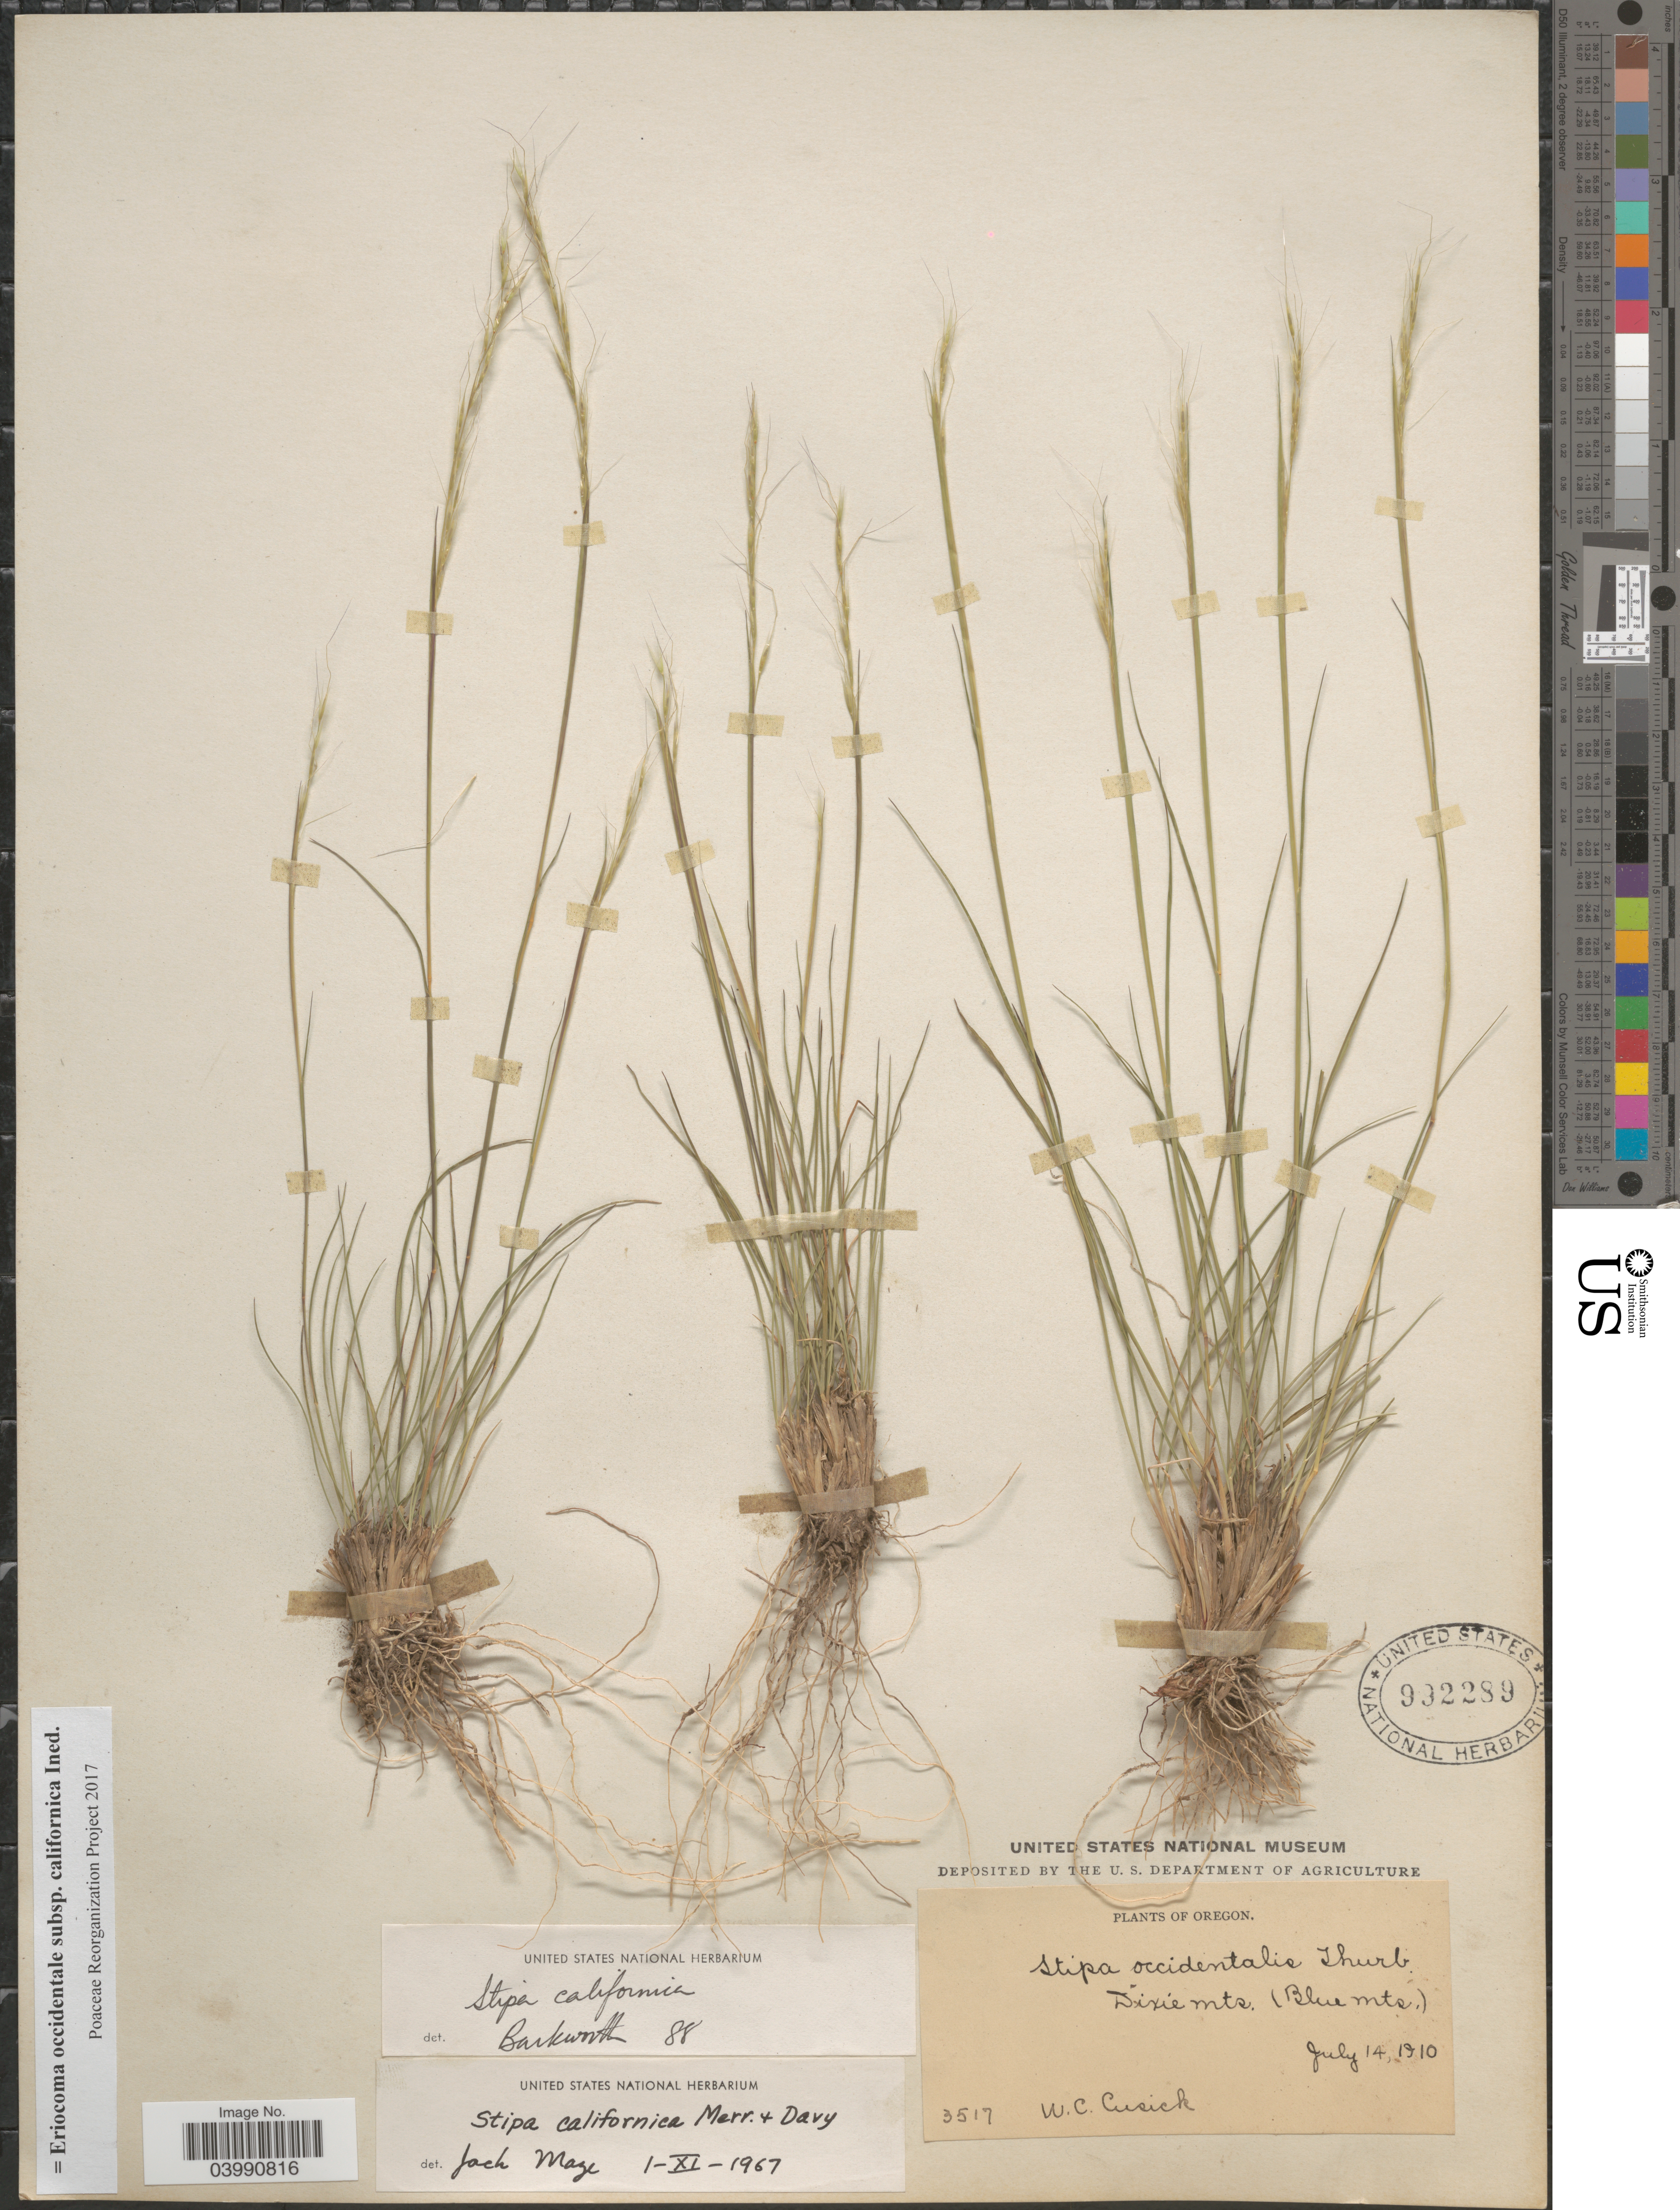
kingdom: Plantae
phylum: Tracheophyta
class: Liliopsida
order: Poales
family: Poaceae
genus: Eriocoma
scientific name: Eriocoma occidentalis subsp. californica ined.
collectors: W. C. Cusick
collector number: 3517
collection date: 1910-07-14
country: United States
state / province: Oregon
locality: Dixie Mts. (Blue Mts).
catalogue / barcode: US 992289